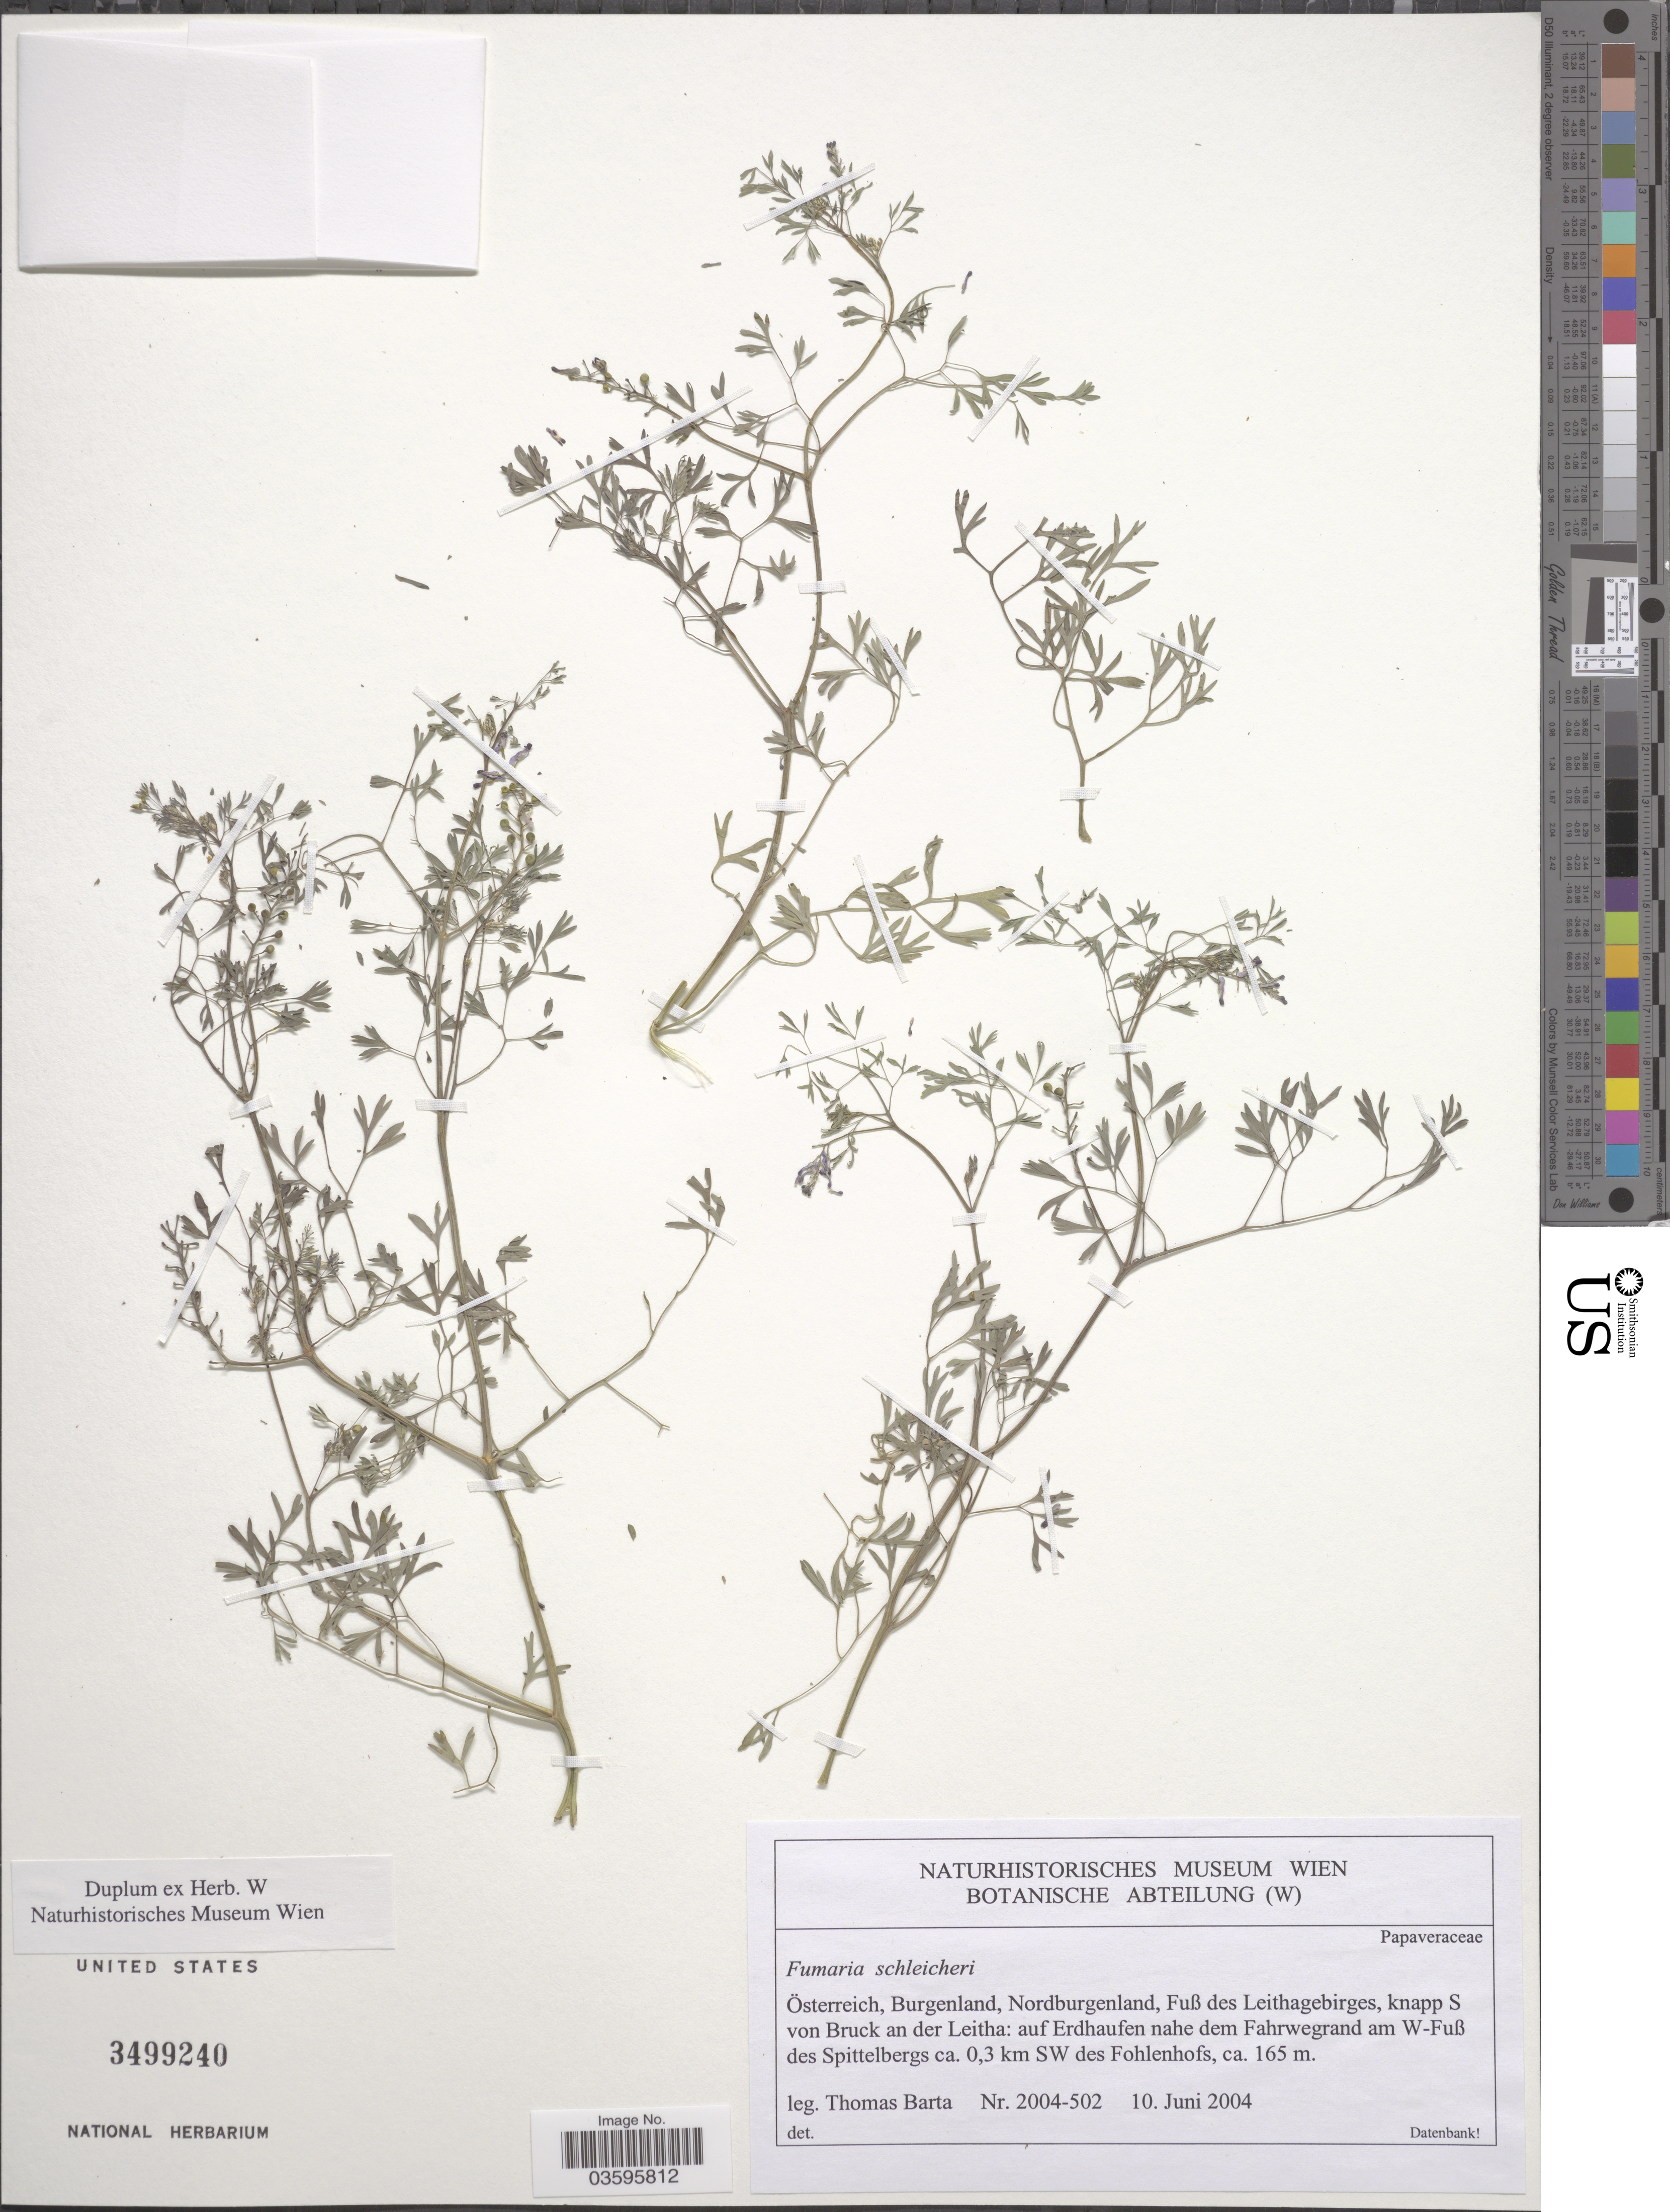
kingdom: Plantae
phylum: Tracheophyta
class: Magnoliopsida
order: Ranunculales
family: Papaveraceae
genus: Fumaria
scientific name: Fumaria schleicheri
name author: Soy.-Willem.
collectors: T. Barta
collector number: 2004-502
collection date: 2004-06-10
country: Austria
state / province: Burgenland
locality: Österreich, Nordburgenland, Fuß des Leithagebirges, knapp S von Bruck an der Leitha: auf Erdhaufen nahe dem Fahrwegrand am W-Fuß des Spittelbergs ca. 0,3 km SW des Fohlenhofs.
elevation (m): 165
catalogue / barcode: US 3499240